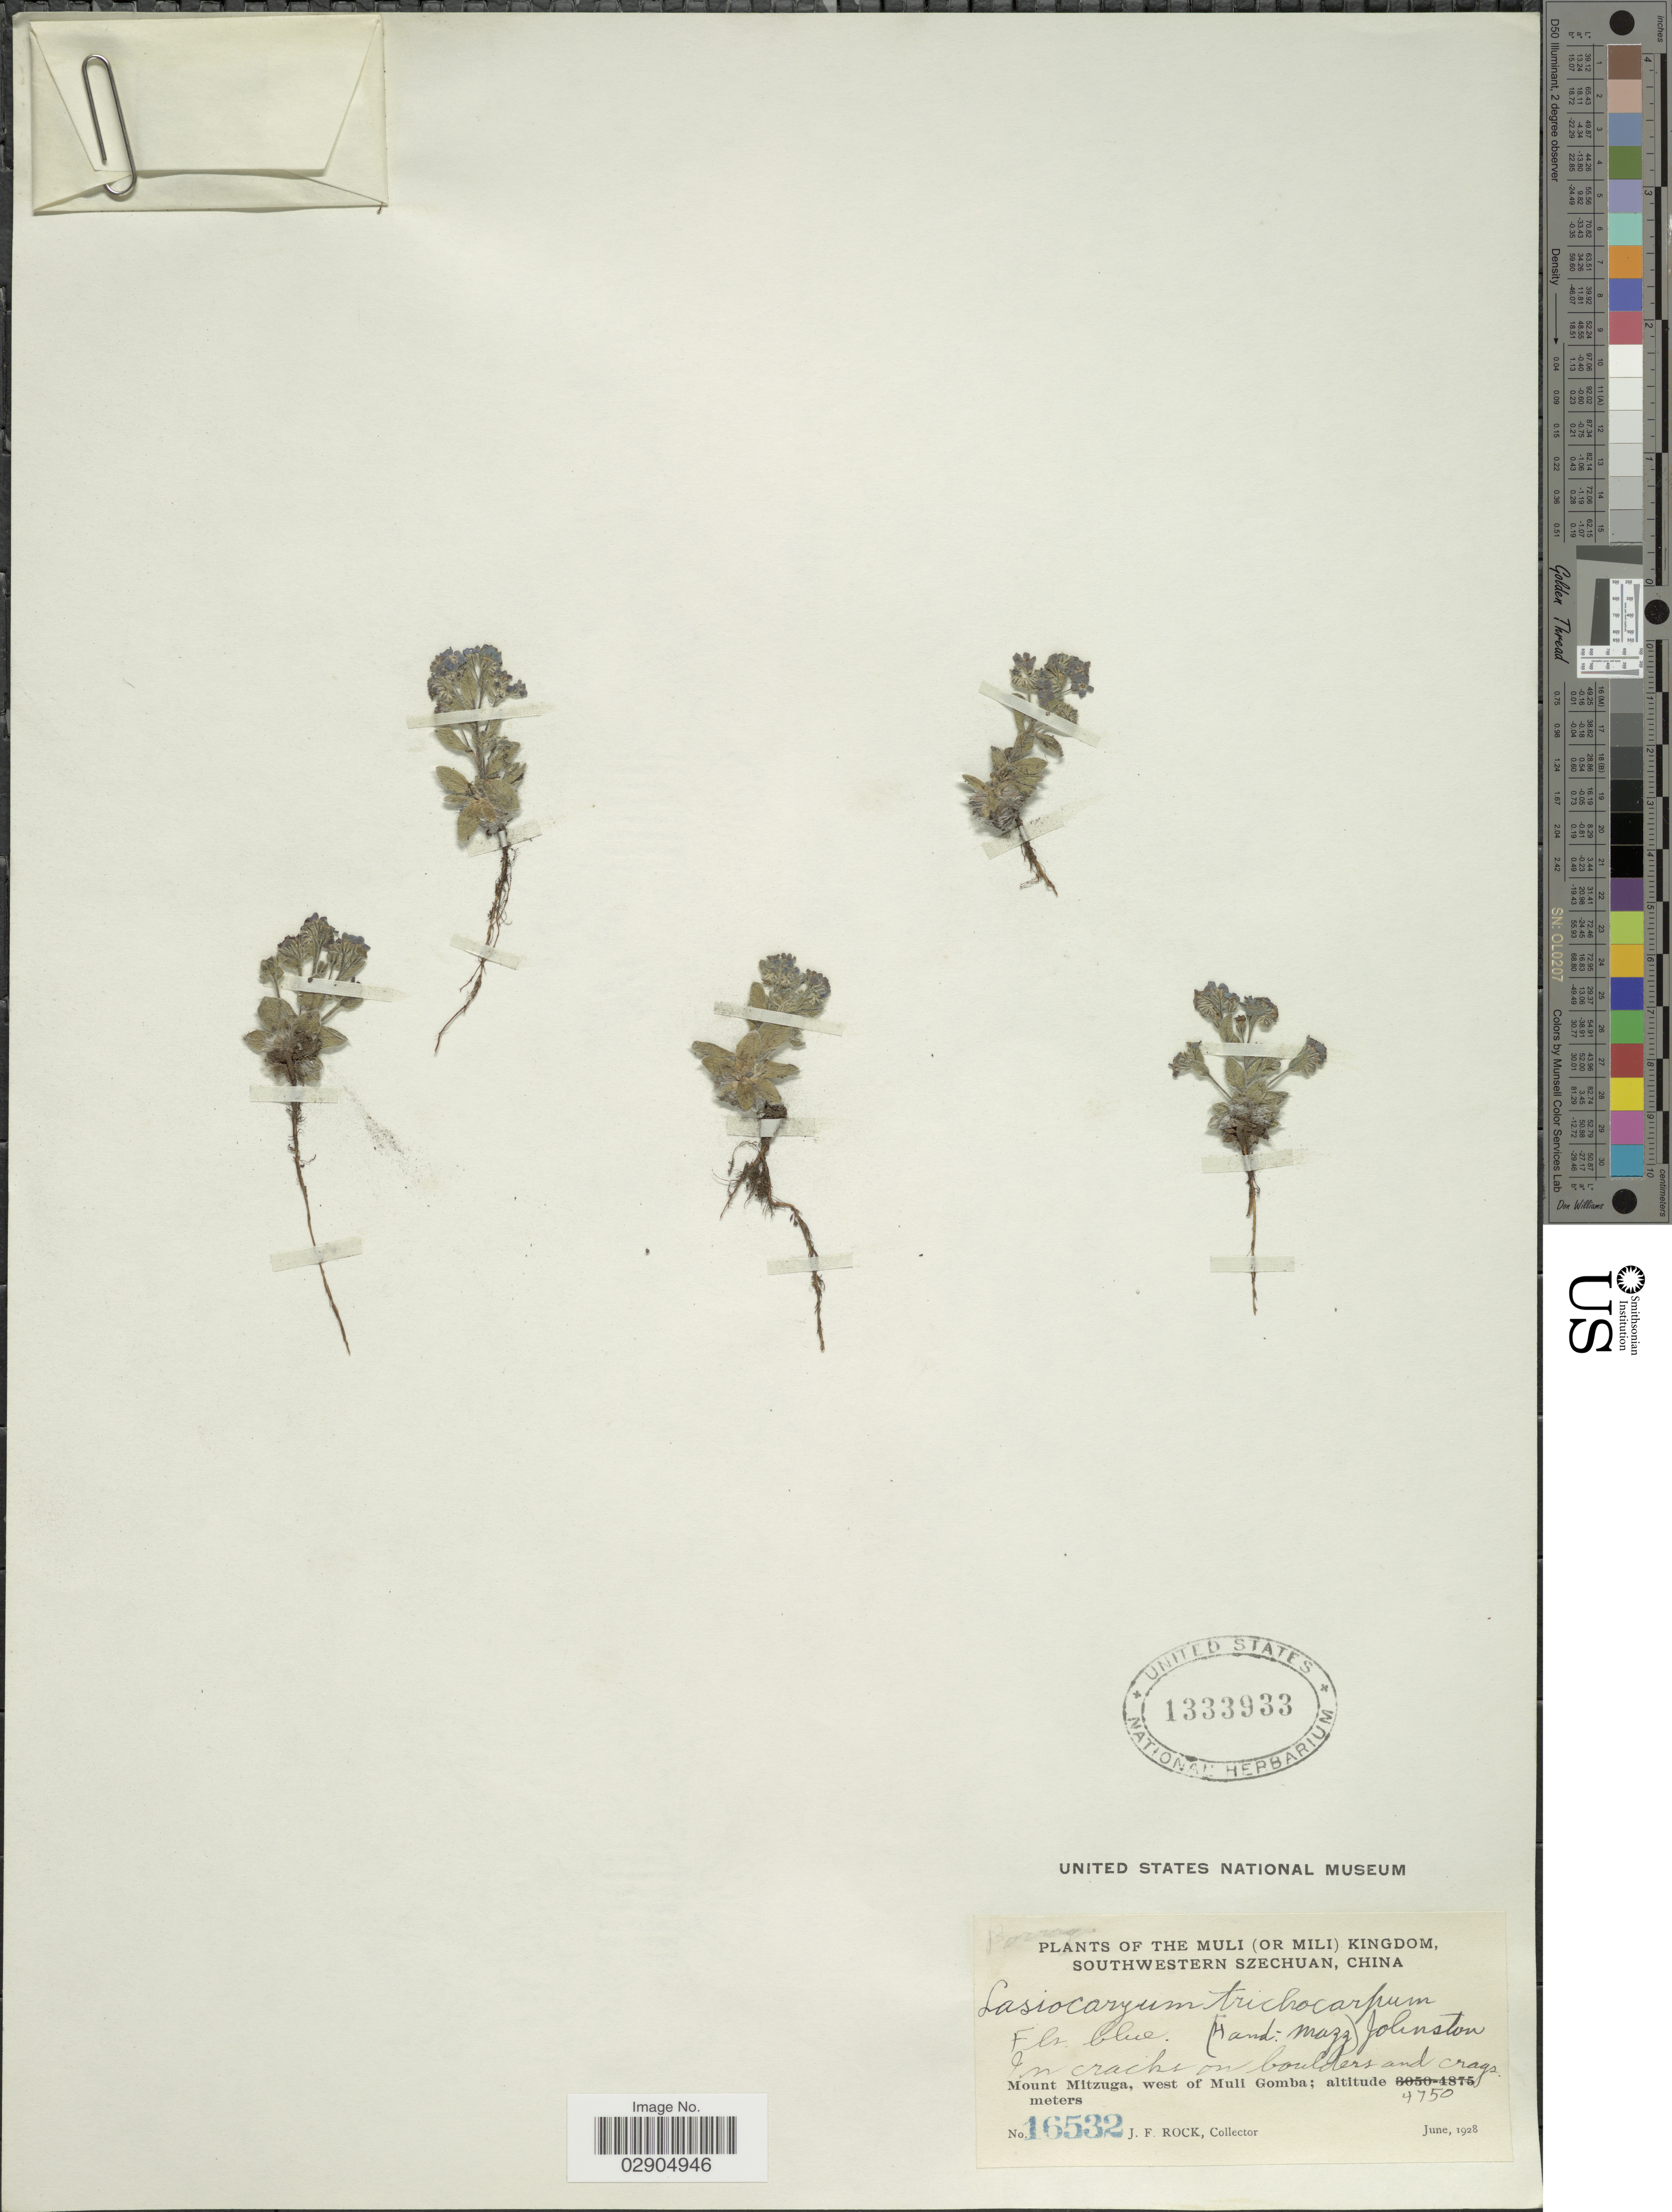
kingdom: Plantae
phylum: Tracheophyta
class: Magnoliopsida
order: Boraginales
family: Boraginaceae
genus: Lasiocaryum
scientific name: Lasiocaryum trichocarpum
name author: (Hand.-Mazz.) I.M. Johnst.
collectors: J. Rock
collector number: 16532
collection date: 1928-06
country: China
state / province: Sichuan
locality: The Muli (or Mili) Kingdom, Southwestern Szechuan. Mount Mitzuga, west of Muli Gomba.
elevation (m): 4750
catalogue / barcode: US 1333933